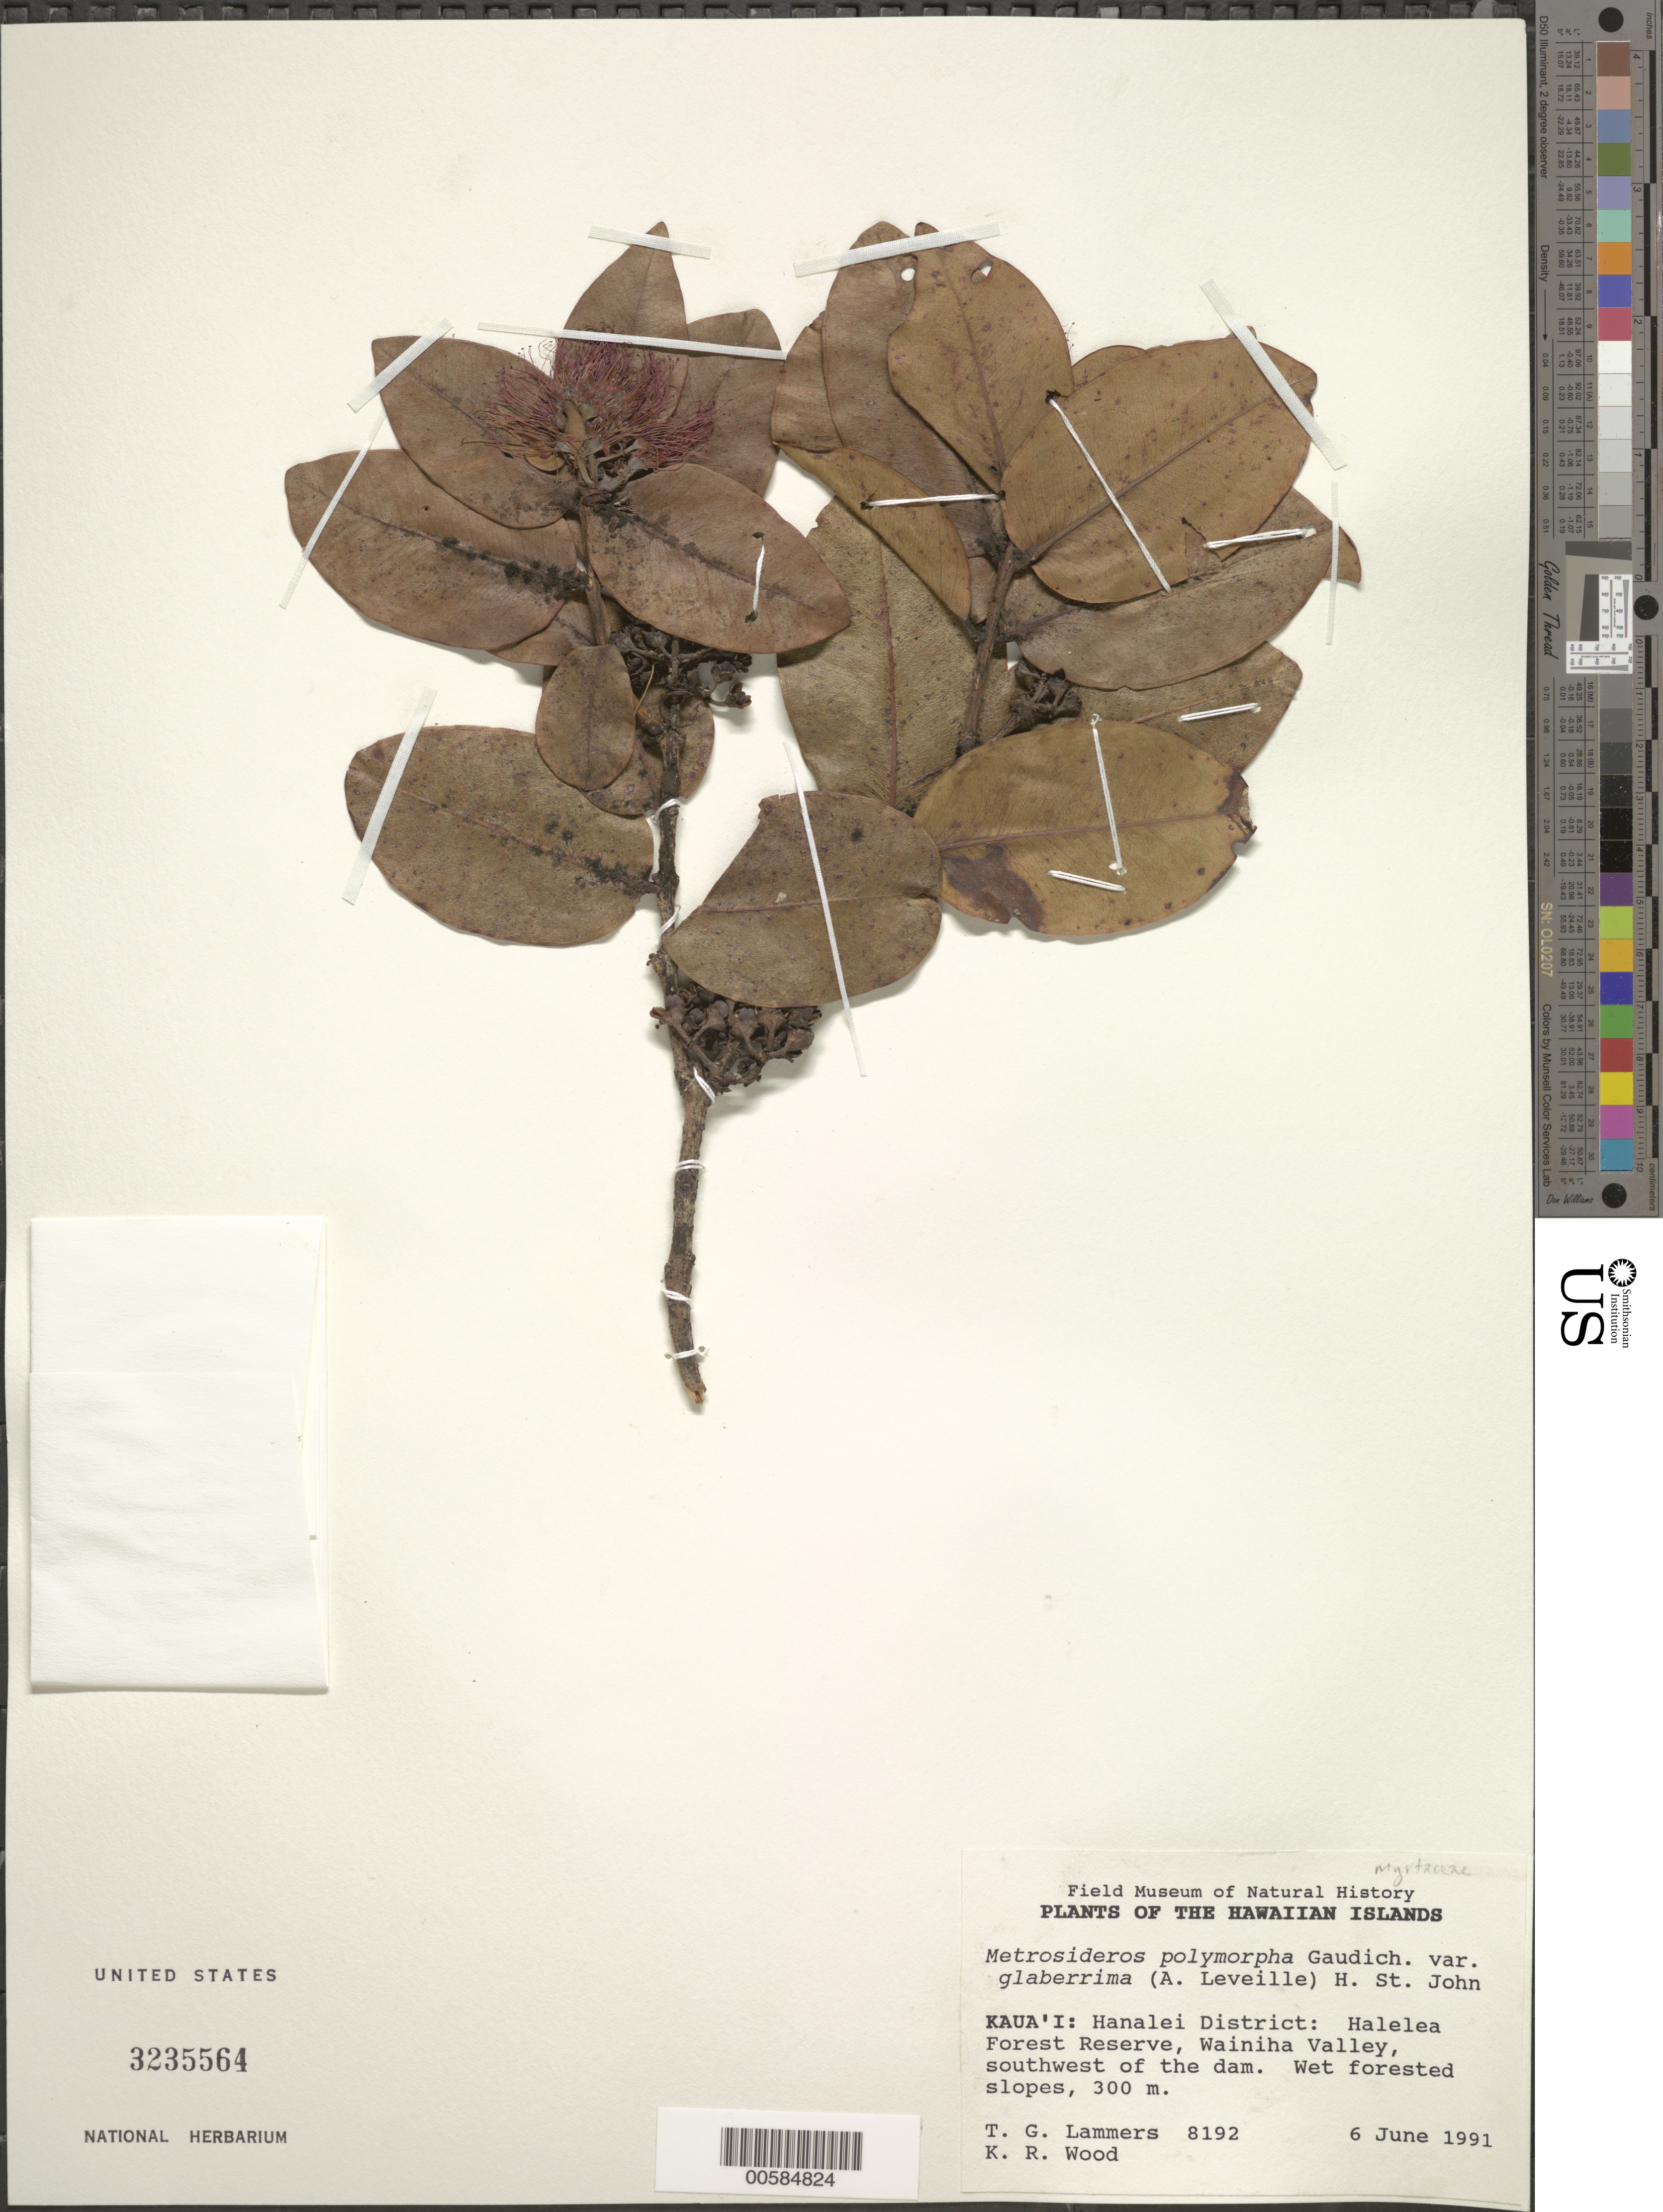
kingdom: Plantae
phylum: Tracheophyta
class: Magnoliopsida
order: Myrtales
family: Myrtaceae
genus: Metrosideros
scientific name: Metrosideros polymorpha var. glaberrima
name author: (H. Lév.) H. St. John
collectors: T. G. Lammers & K. R. Wood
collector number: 8192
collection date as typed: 6 Jun 1991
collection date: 1991-06-06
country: United States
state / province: Hawaii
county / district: Kauai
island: Kaua'i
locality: Hanalei Dist: Halelea For Res, Wainiha Valley, SW of the dam.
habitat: Wet forested slopes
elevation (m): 300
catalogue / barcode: US 3235564